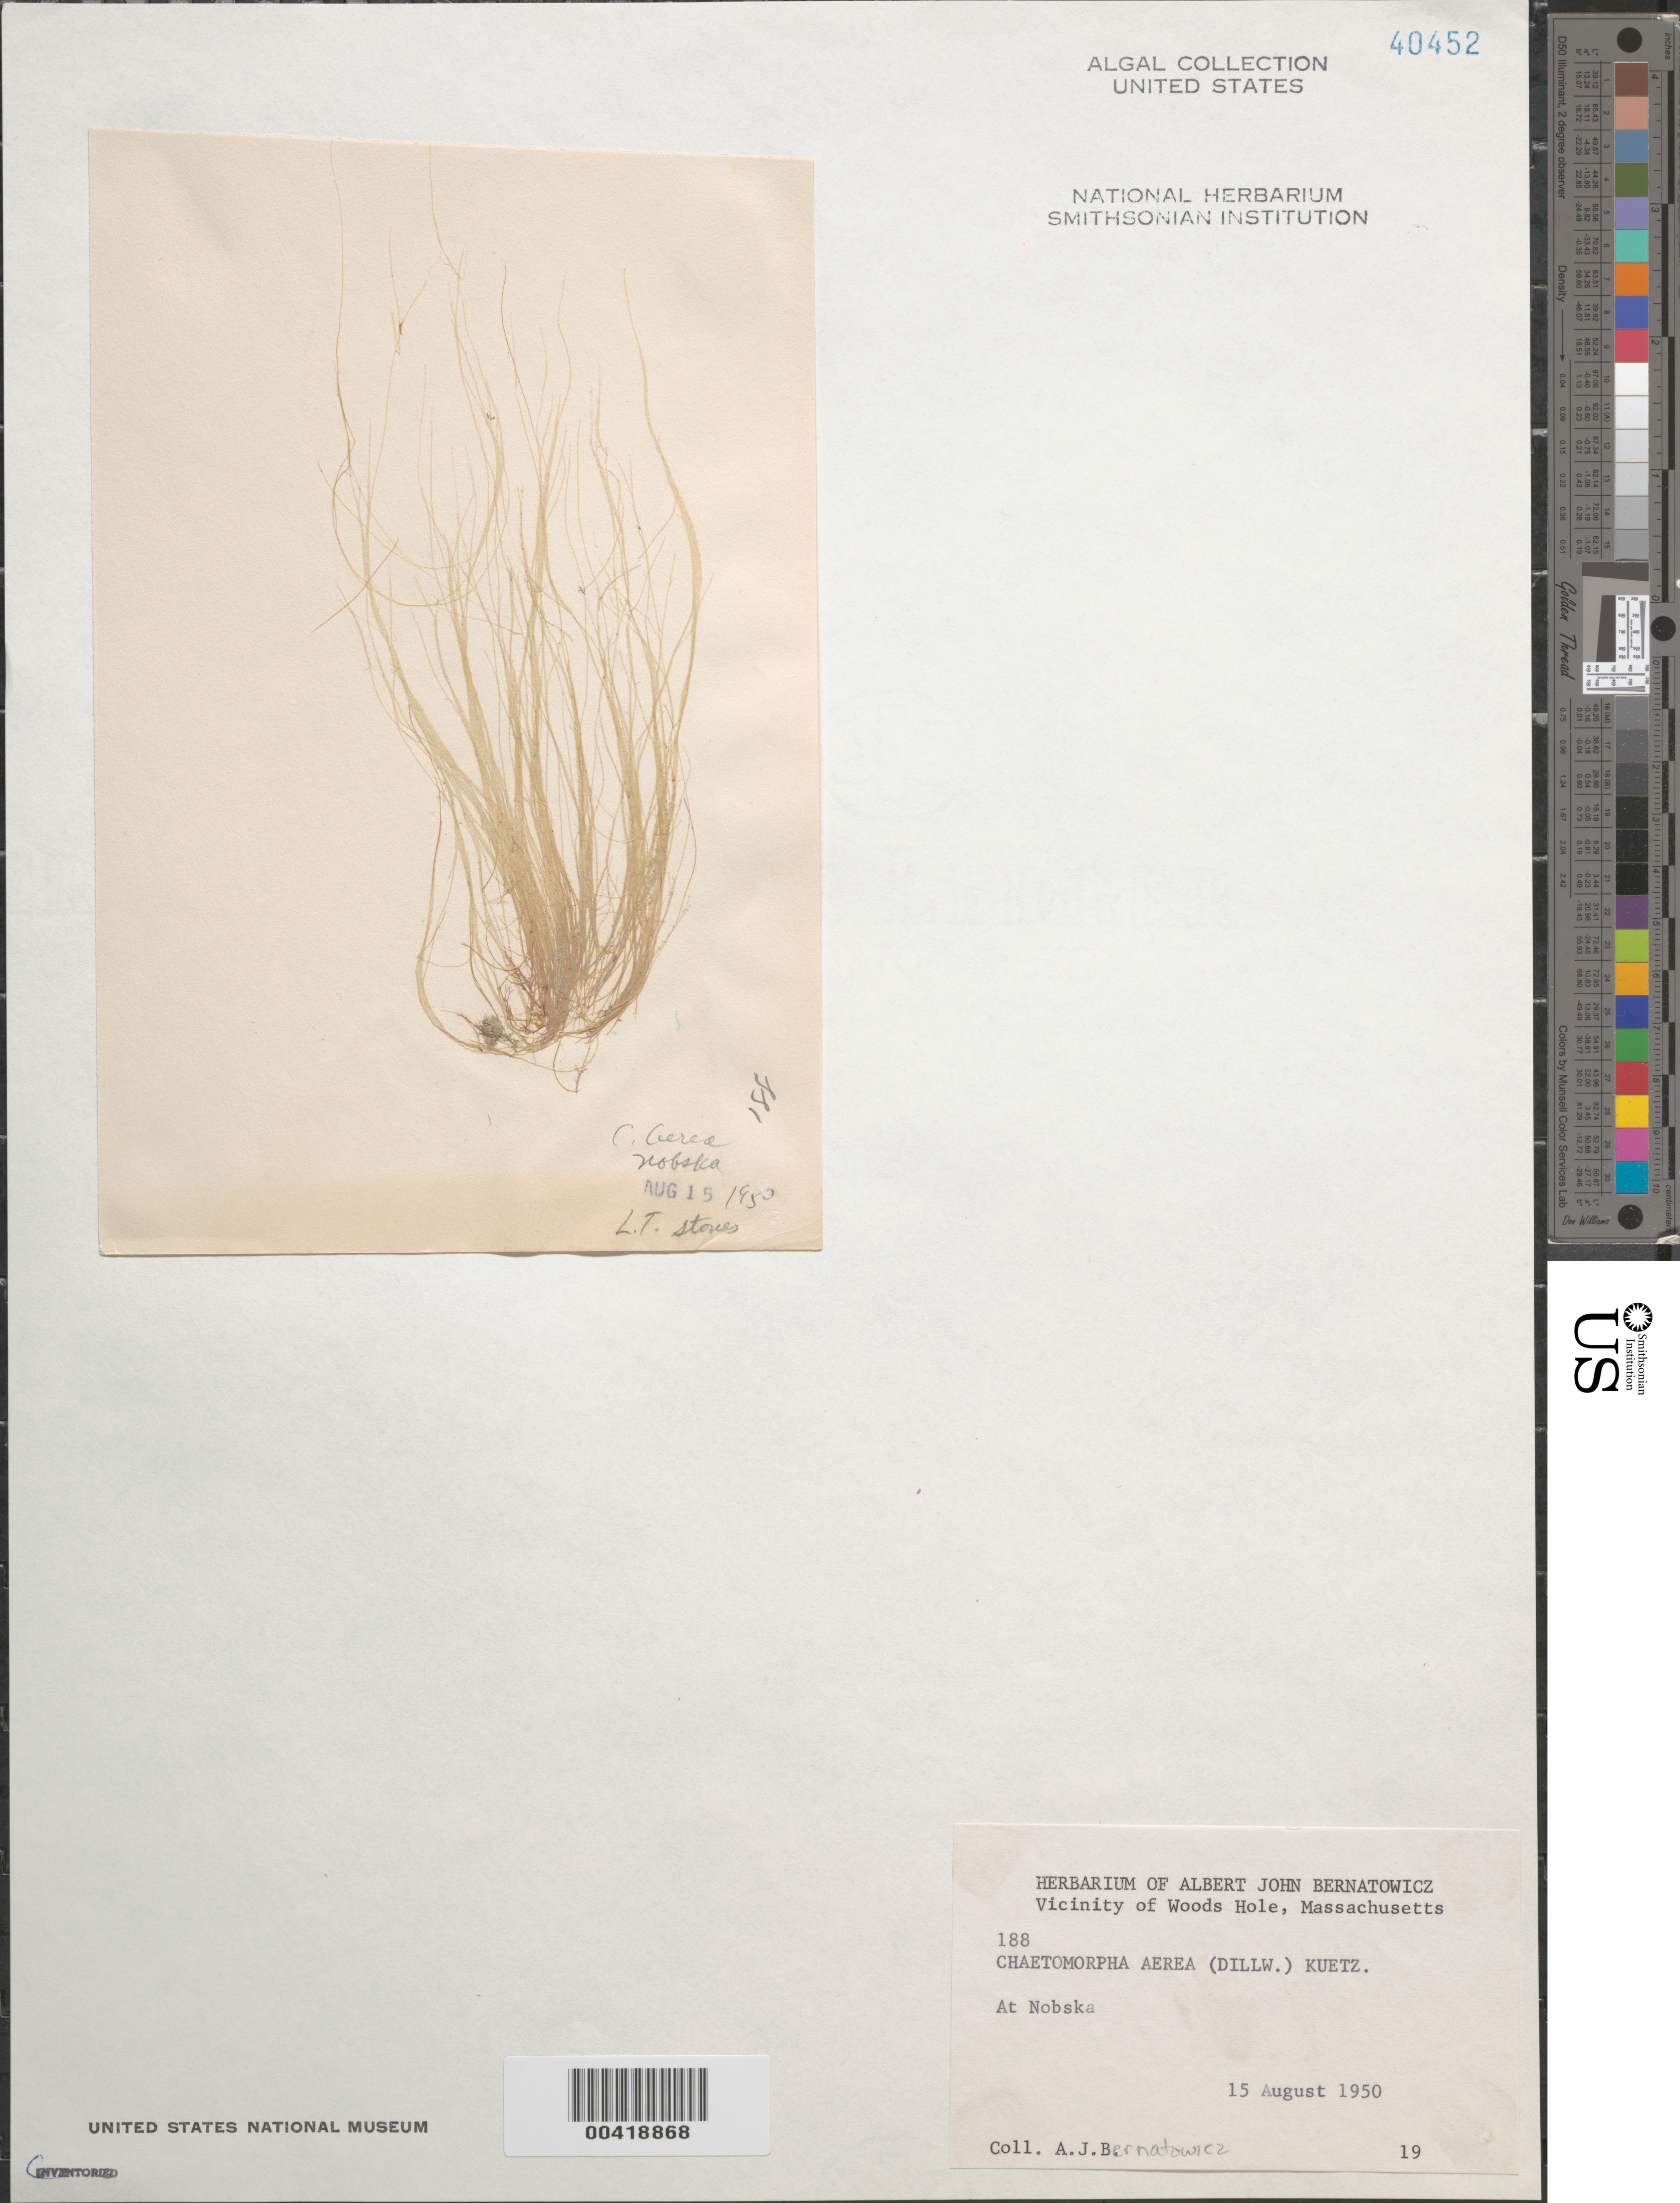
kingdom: Plantae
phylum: Chlorophyta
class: Ulvophyceae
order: Cladophorales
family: Cladophoraceae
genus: Chaetomorpha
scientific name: Chaetomorpha aerea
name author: (Dillwyn) Kütz.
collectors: A. Bernatowicz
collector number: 188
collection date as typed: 15 Aug 1950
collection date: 1950-08-15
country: United States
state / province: Massachusetts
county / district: Barnstable County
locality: Nobska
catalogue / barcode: US 40452